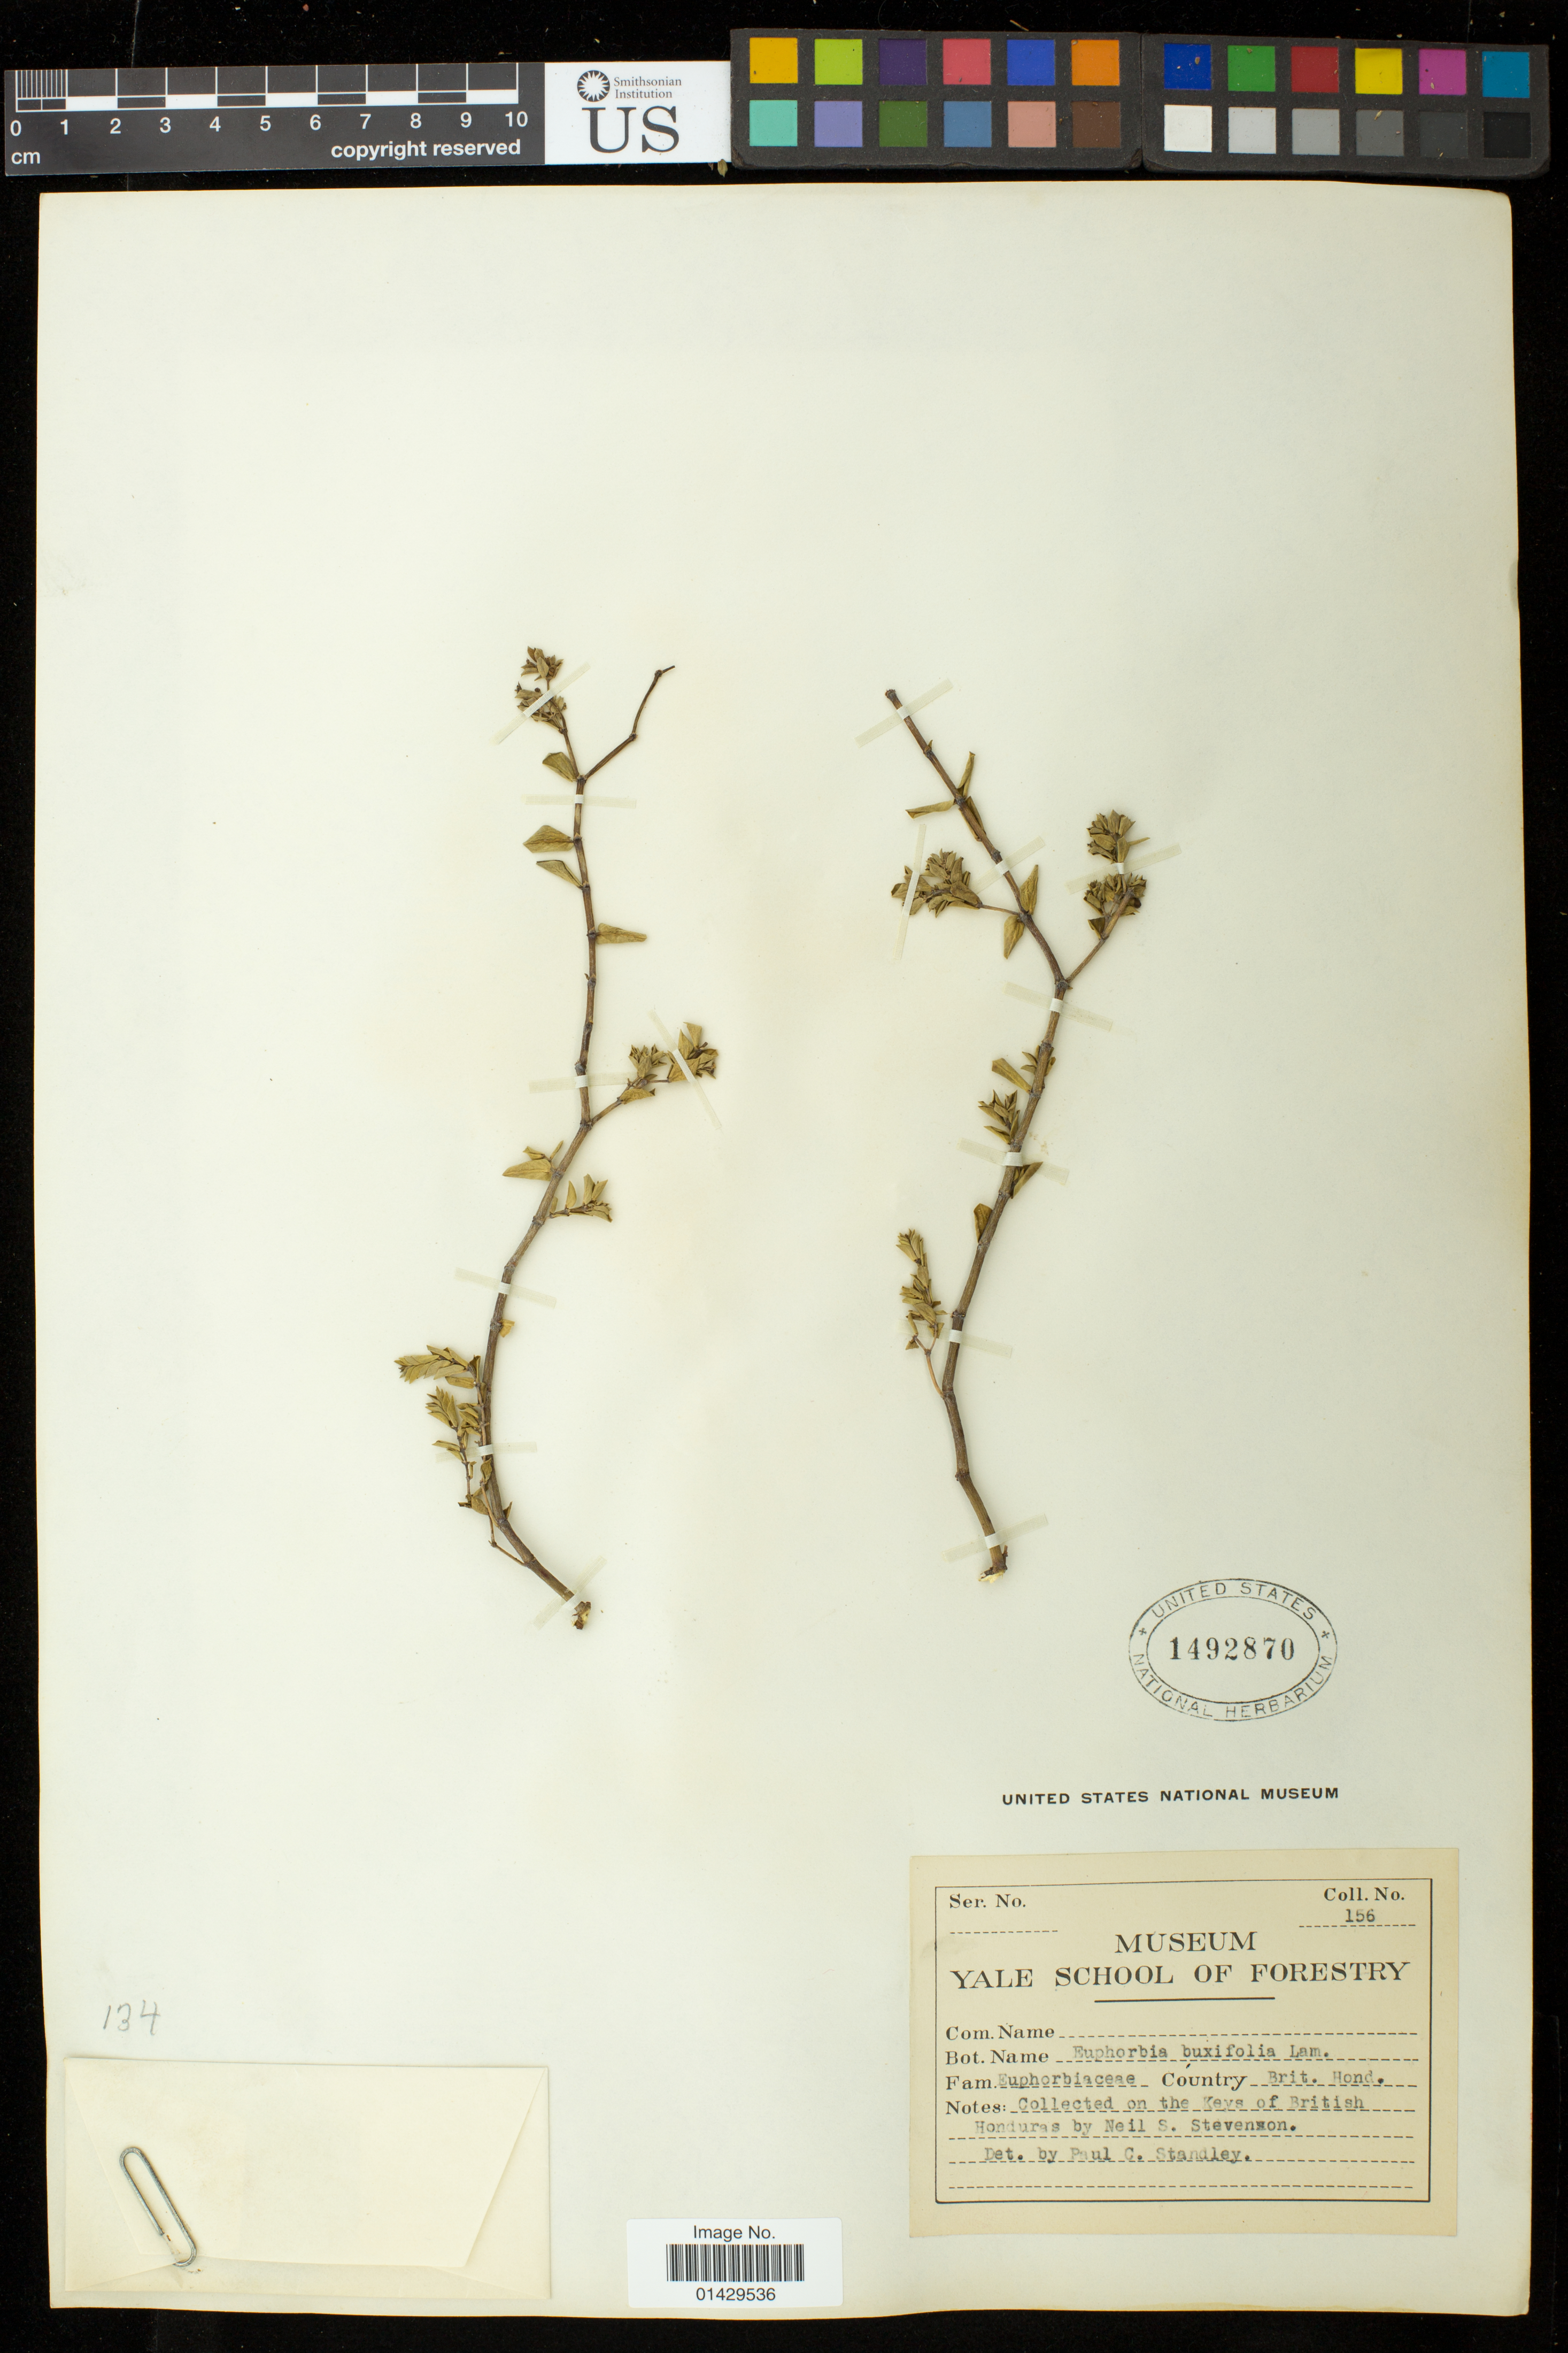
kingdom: Plantae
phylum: Tracheophyta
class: Magnoliopsida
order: Malpighiales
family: Euphorbiaceae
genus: Euphorbia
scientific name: Euphorbia mesembryanthemifolia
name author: Jacq.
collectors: N. Stevenson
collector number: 156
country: Belize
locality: Collected on the Keys of British Honduras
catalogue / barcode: US 1492870